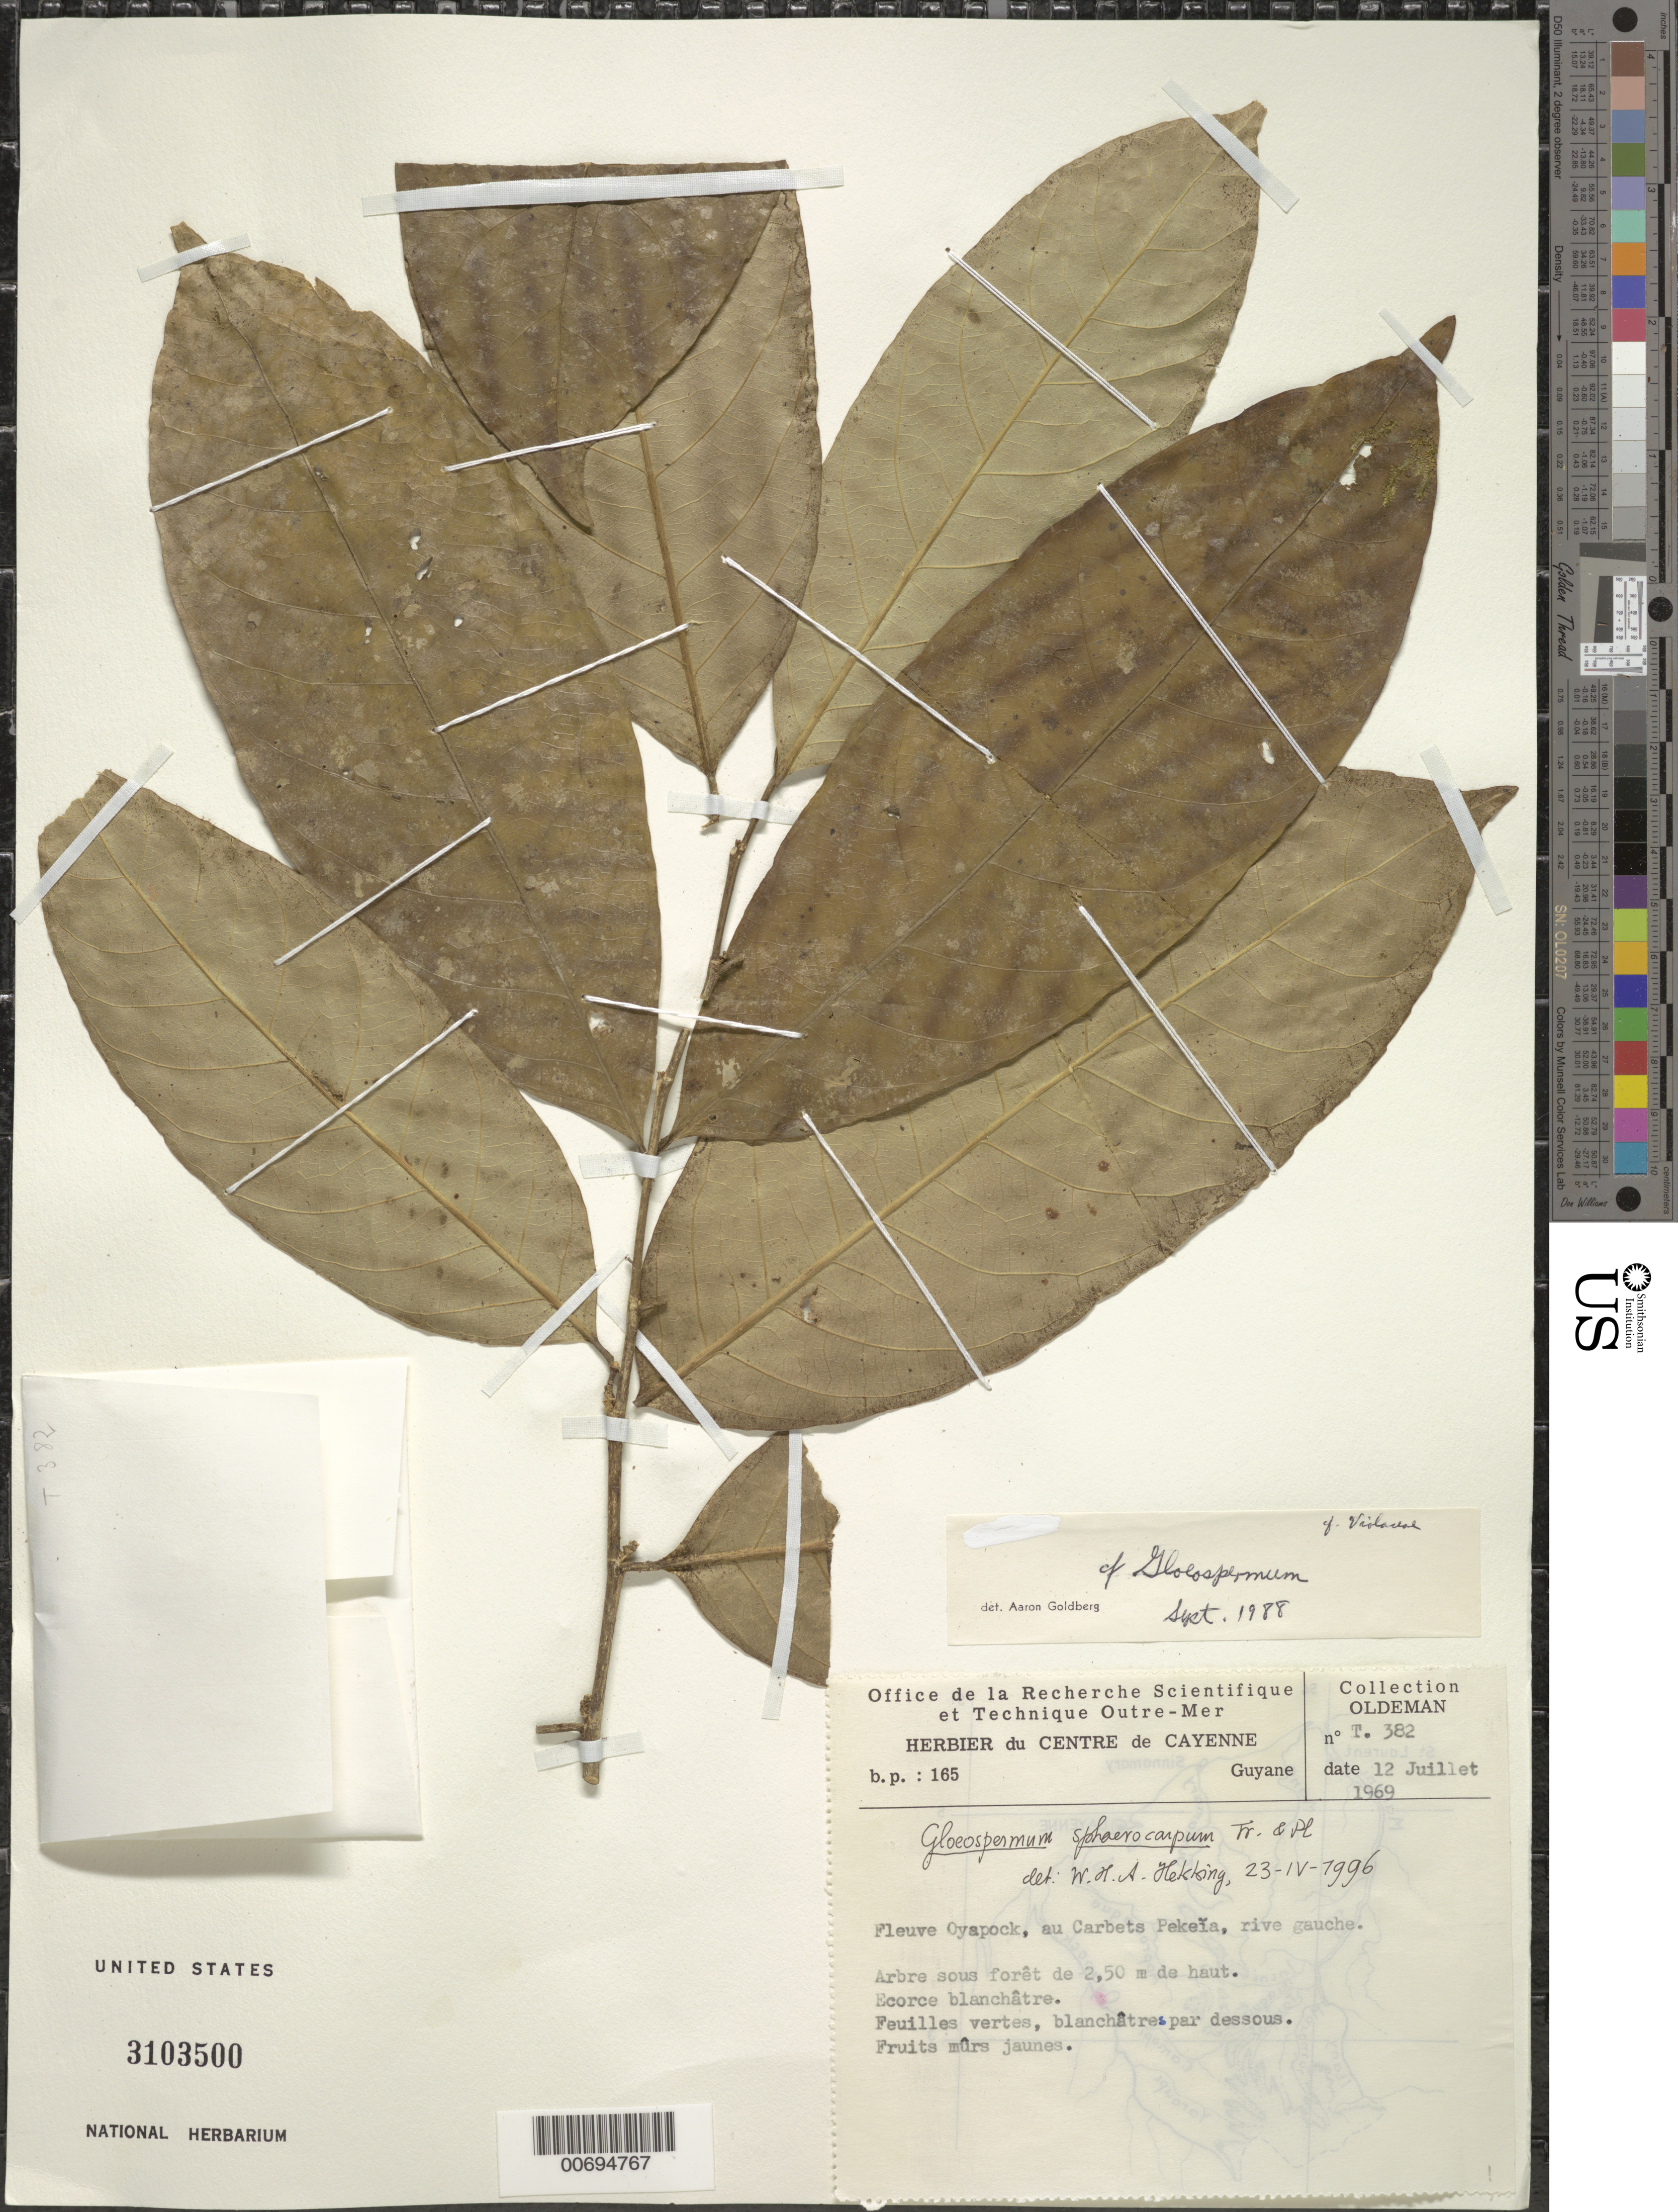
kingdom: Plantae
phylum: Tracheophyta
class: Magnoliopsida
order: Malpighiales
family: Violaceae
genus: Gloeospermum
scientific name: Gloeospermum sphaerocarpum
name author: Triana & Planch.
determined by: Hekking, W. H. A.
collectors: R. Oldeman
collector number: T 382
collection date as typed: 12-Jul-69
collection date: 1969-07-12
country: French Guiana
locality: Fleuve Oyapock, au Carbets Pekeïa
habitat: Rive gauche, forêt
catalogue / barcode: US 3103500